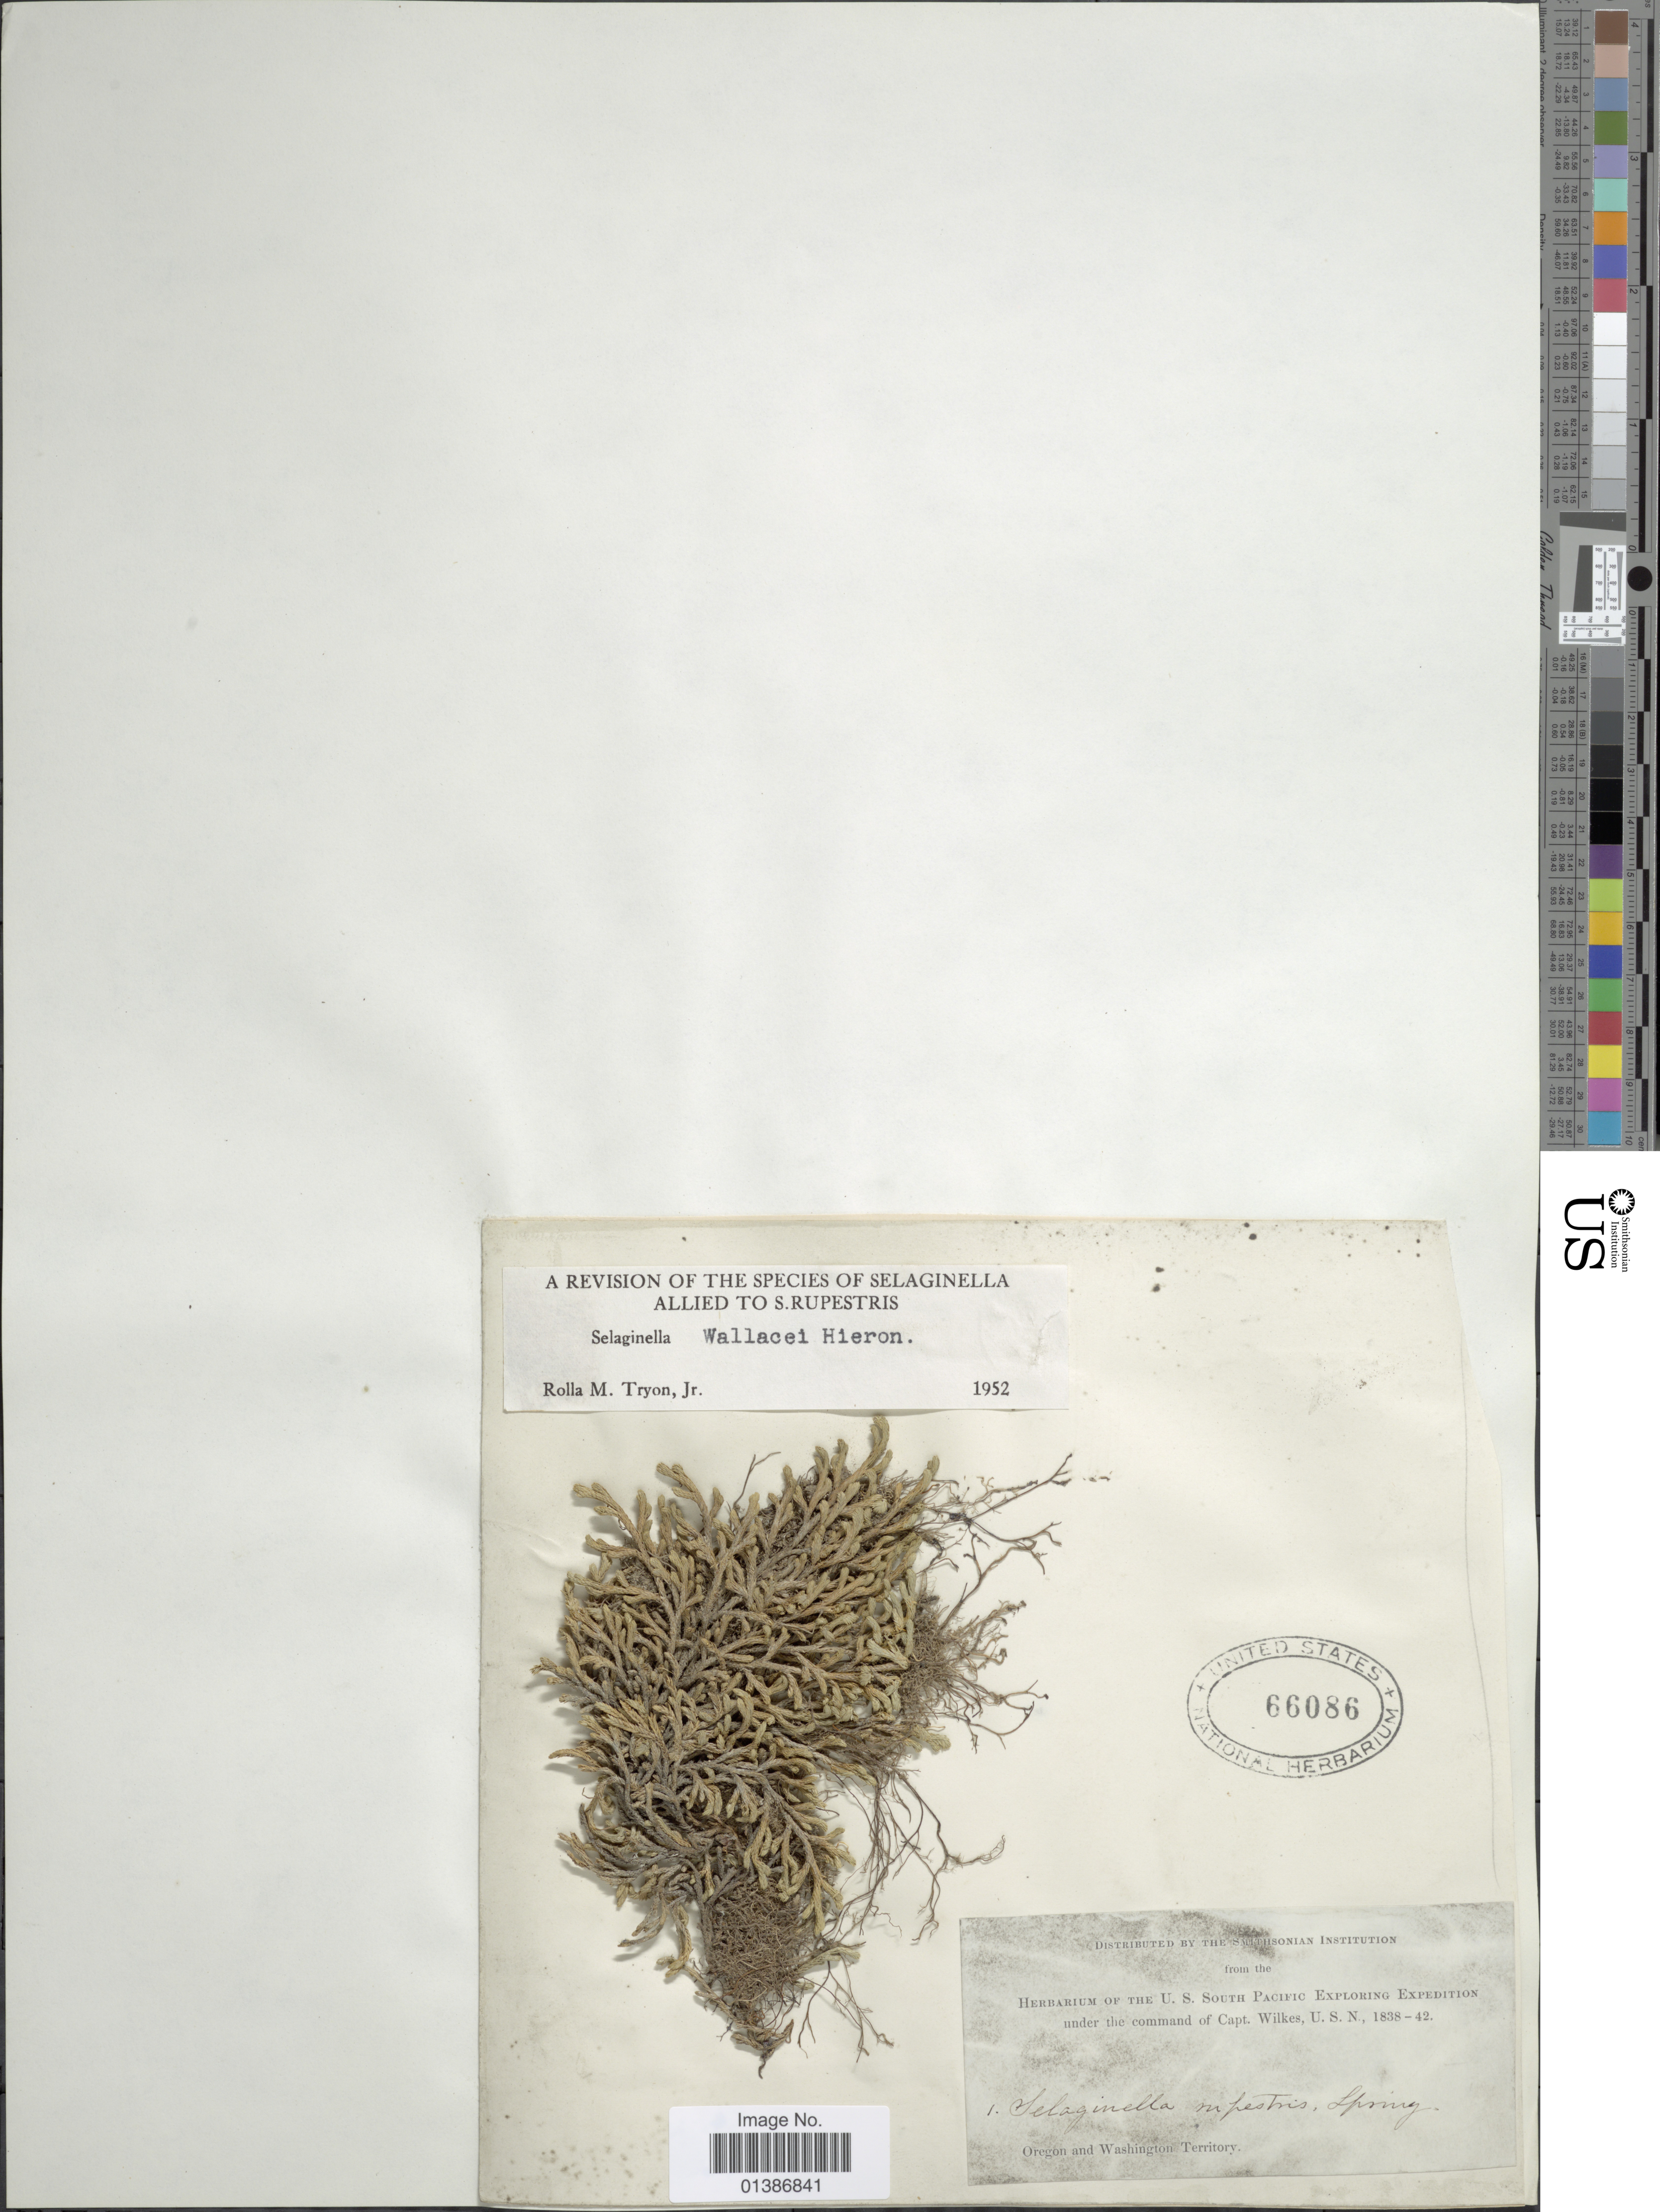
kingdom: Plantae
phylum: Tracheophyta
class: Lycopodiopsida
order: Selaginellales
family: Selaginellaceae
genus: Selaginella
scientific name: Selaginella wallacei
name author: Hieron.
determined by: Tryon, Rolla M., Jr.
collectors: Wilkes Explor. Exped.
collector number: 1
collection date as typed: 1838-1842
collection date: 1838/1842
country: United States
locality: Oregon and Washington Territory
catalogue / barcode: US 66086